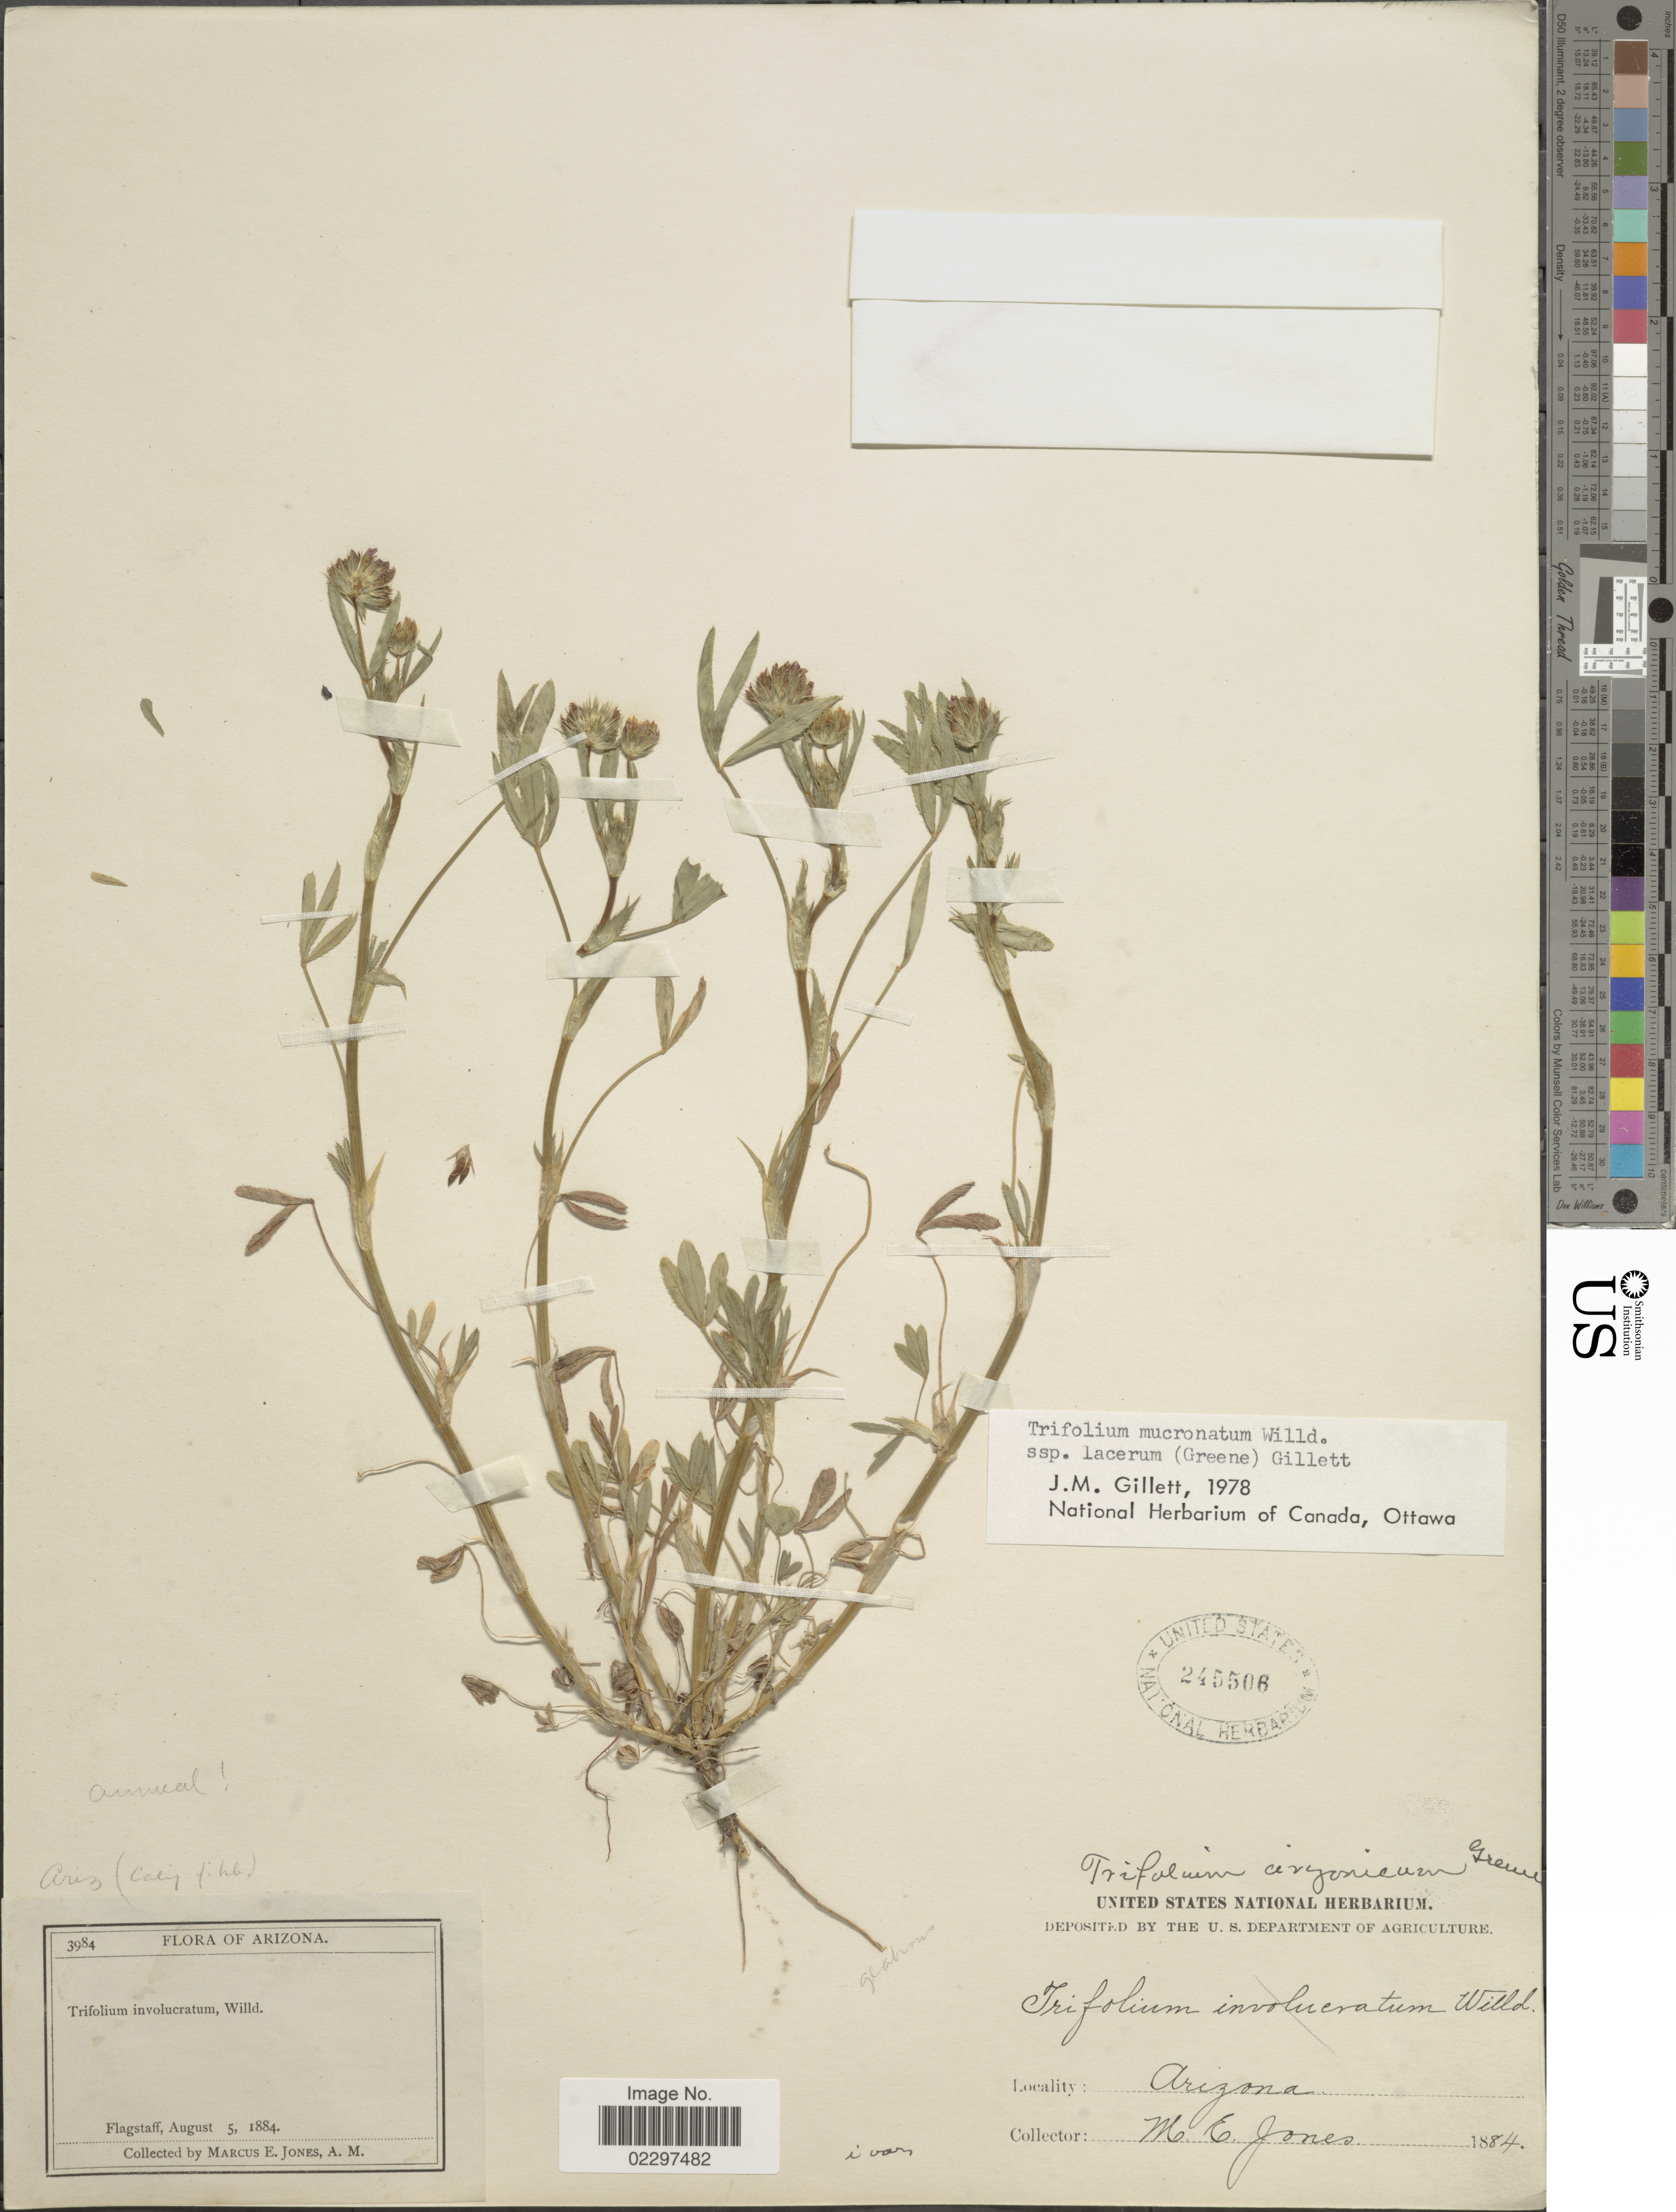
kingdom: Plantae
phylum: Tracheophyta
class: Magnoliopsida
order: Fabales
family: Fabaceae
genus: Trifolium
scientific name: Trifolium mucronatum subsp. lacerum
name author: Willd. ex Spreng.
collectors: M. E. Jones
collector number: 3984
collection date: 1884-08-05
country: United States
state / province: Arizona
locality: Flagstaff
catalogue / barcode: US 245506